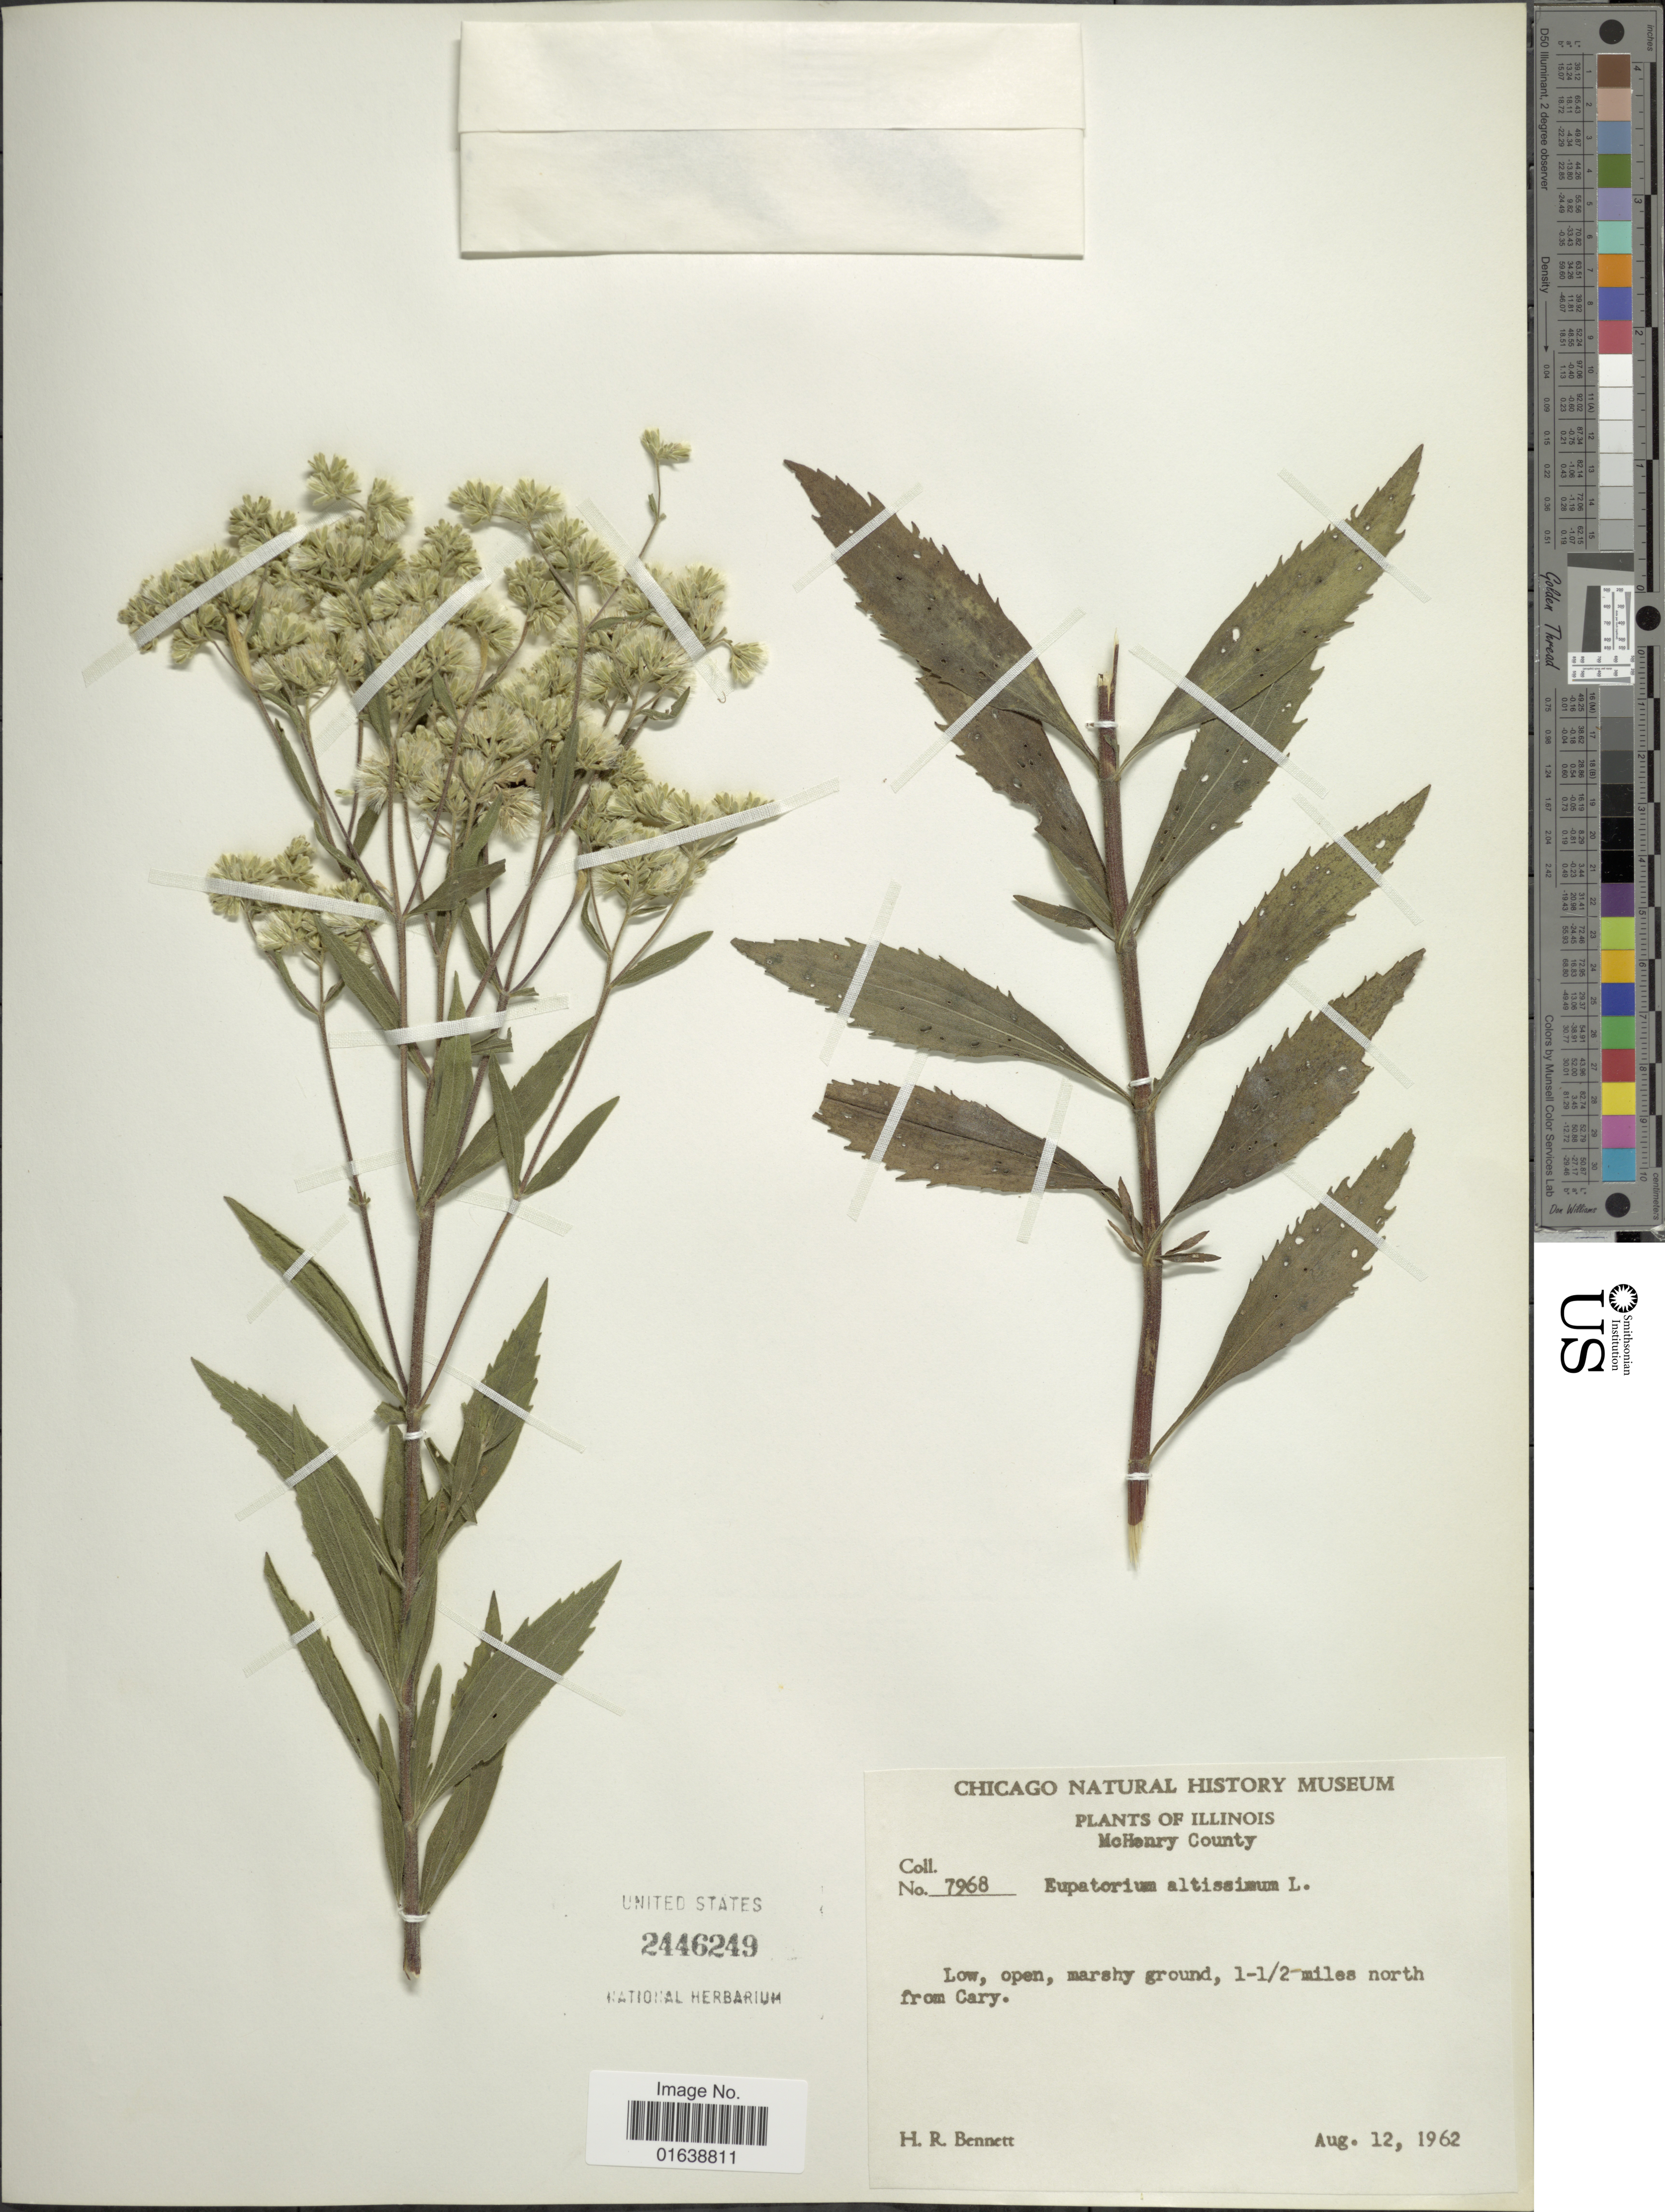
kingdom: Plantae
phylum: Tracheophyta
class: Magnoliopsida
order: Asterales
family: Asteraceae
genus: Eupatorium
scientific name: Eupatorium altissimum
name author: L.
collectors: H. R. Bennett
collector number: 7968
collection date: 1962-08-12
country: United States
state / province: Illinois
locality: Illinois. McHenry County, Low, open, marshy ground, 1-1/2 miles north from Cary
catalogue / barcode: US 2446249